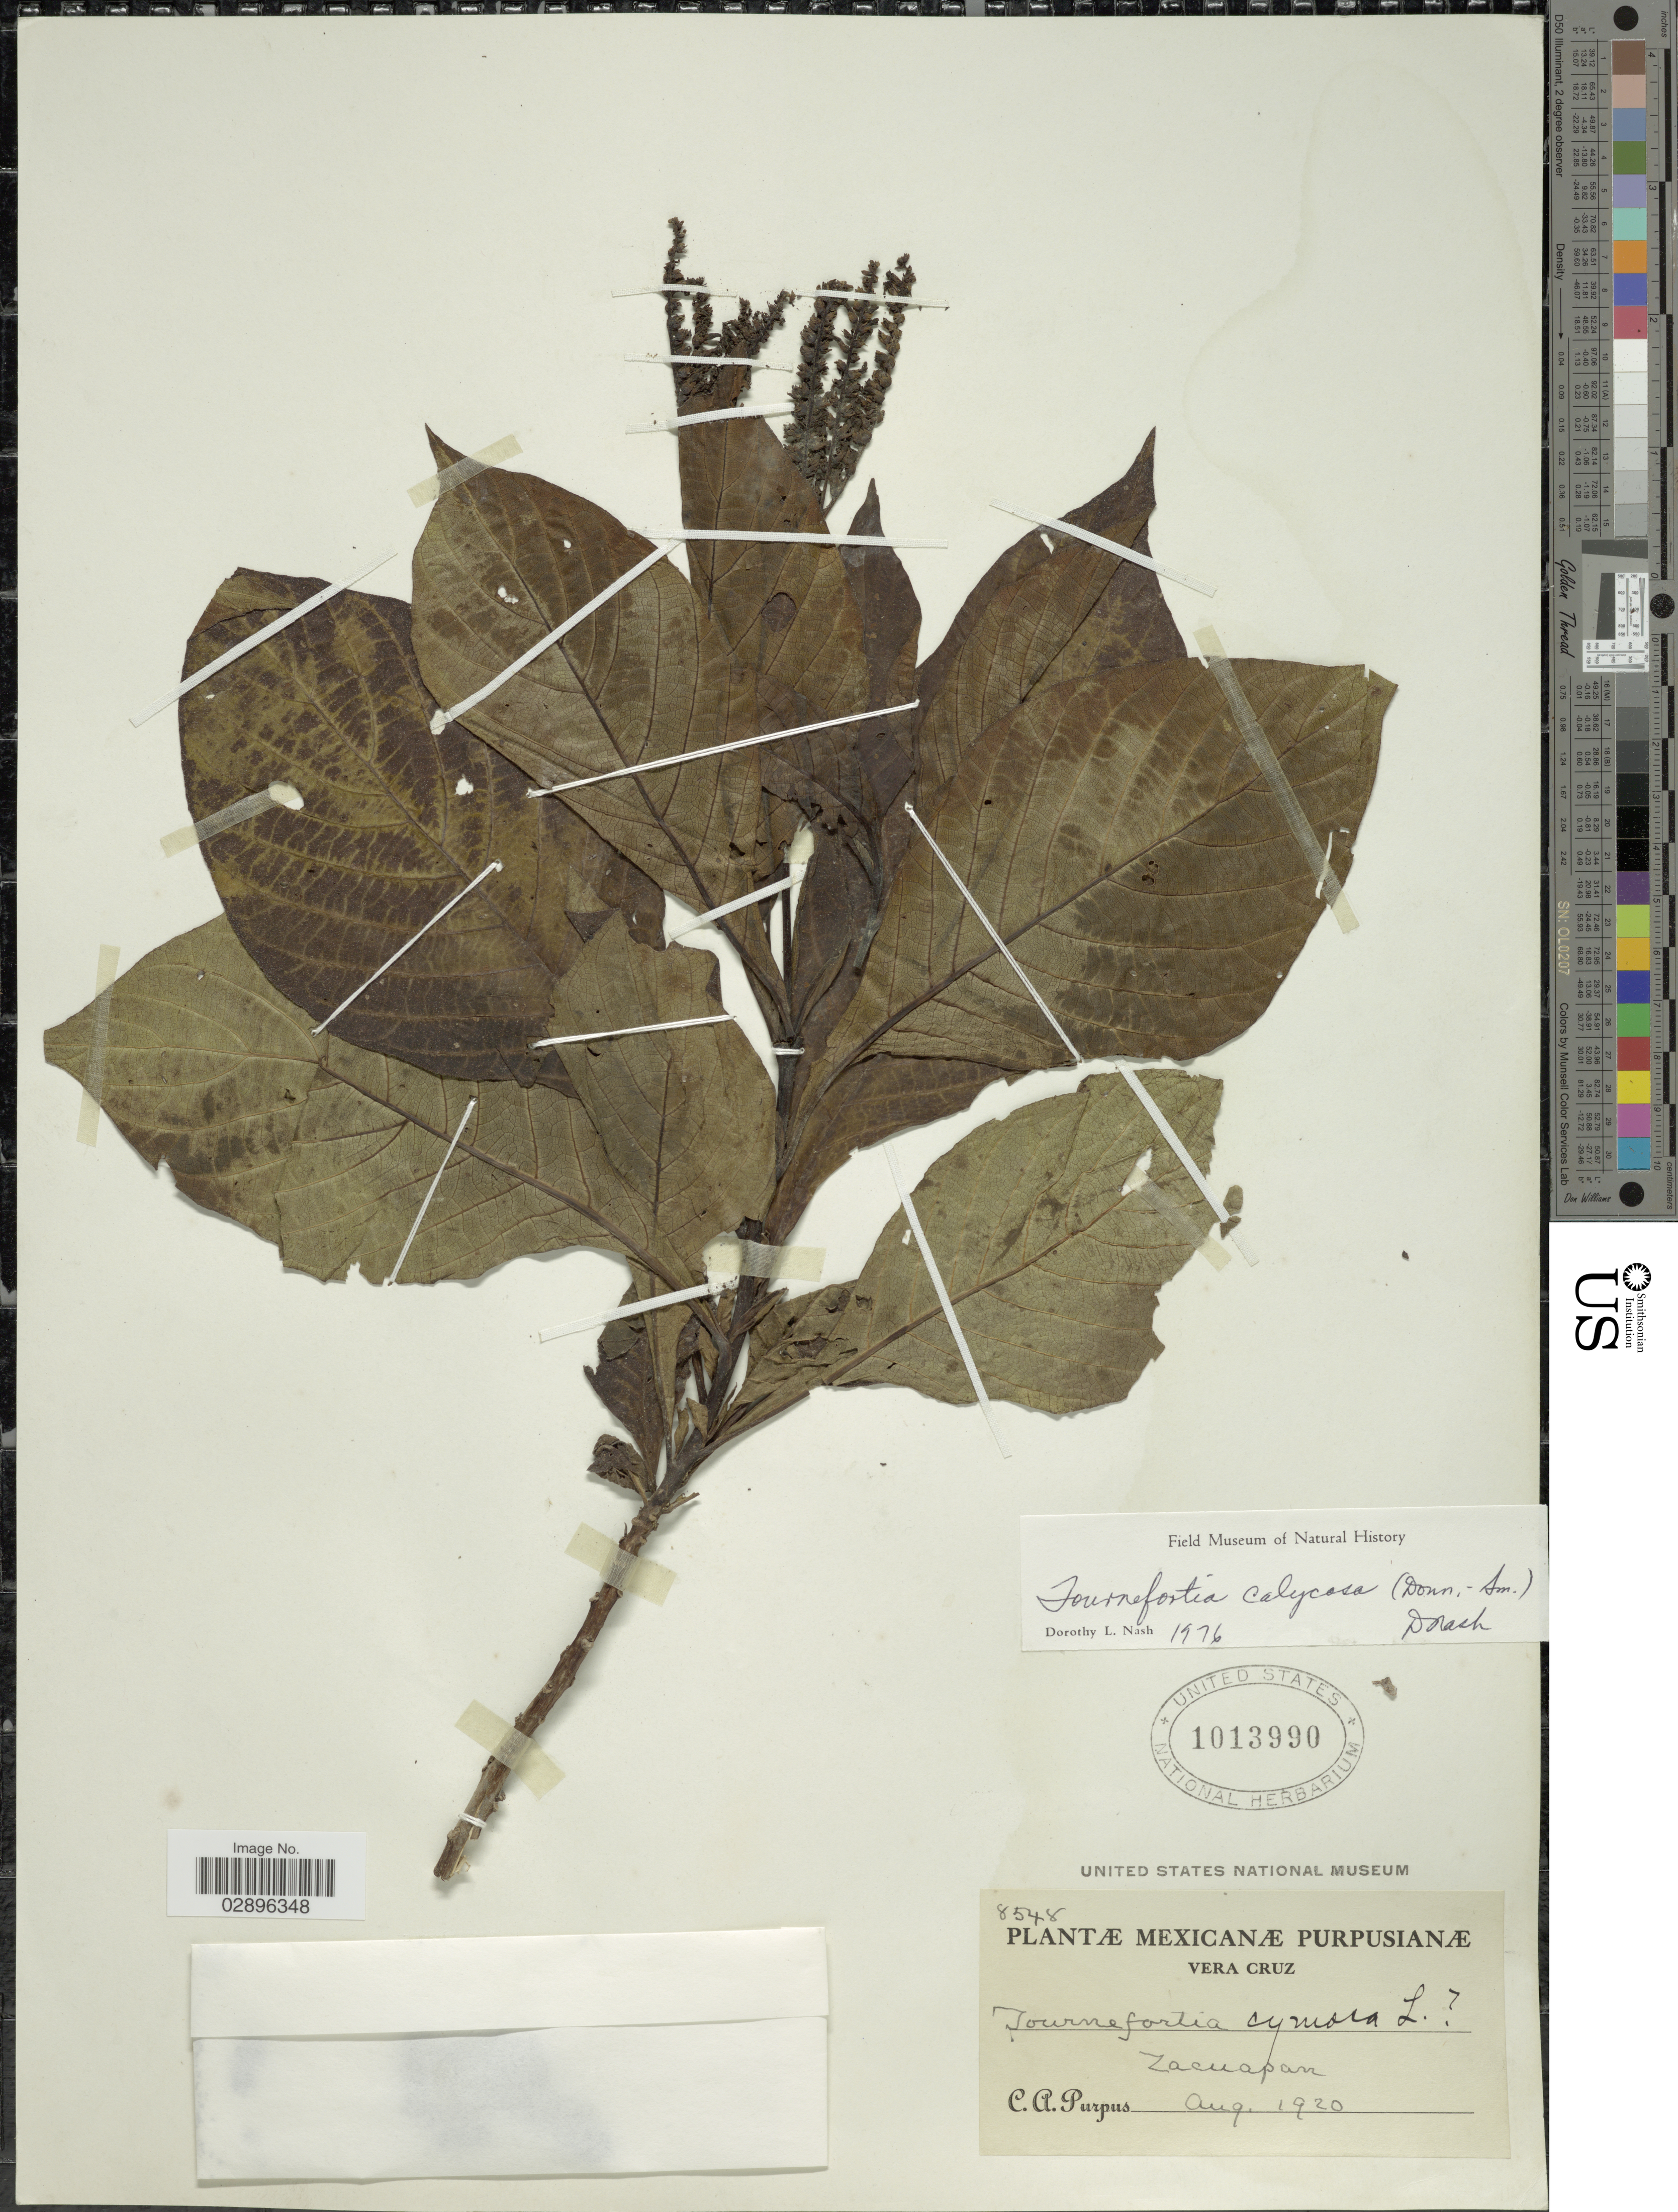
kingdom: Plantae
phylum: Tracheophyta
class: Magnoliopsida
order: Boraginales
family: Heliotropiaceae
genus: Tournefortia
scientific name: Tournefortia calycosa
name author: (Donn. Sm.) D.L. Nash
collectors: C. A. Purpus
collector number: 8548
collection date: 1920-08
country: Mexico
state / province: Veracruz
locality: Vera Cruz. Zacuapan.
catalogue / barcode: US 1013990